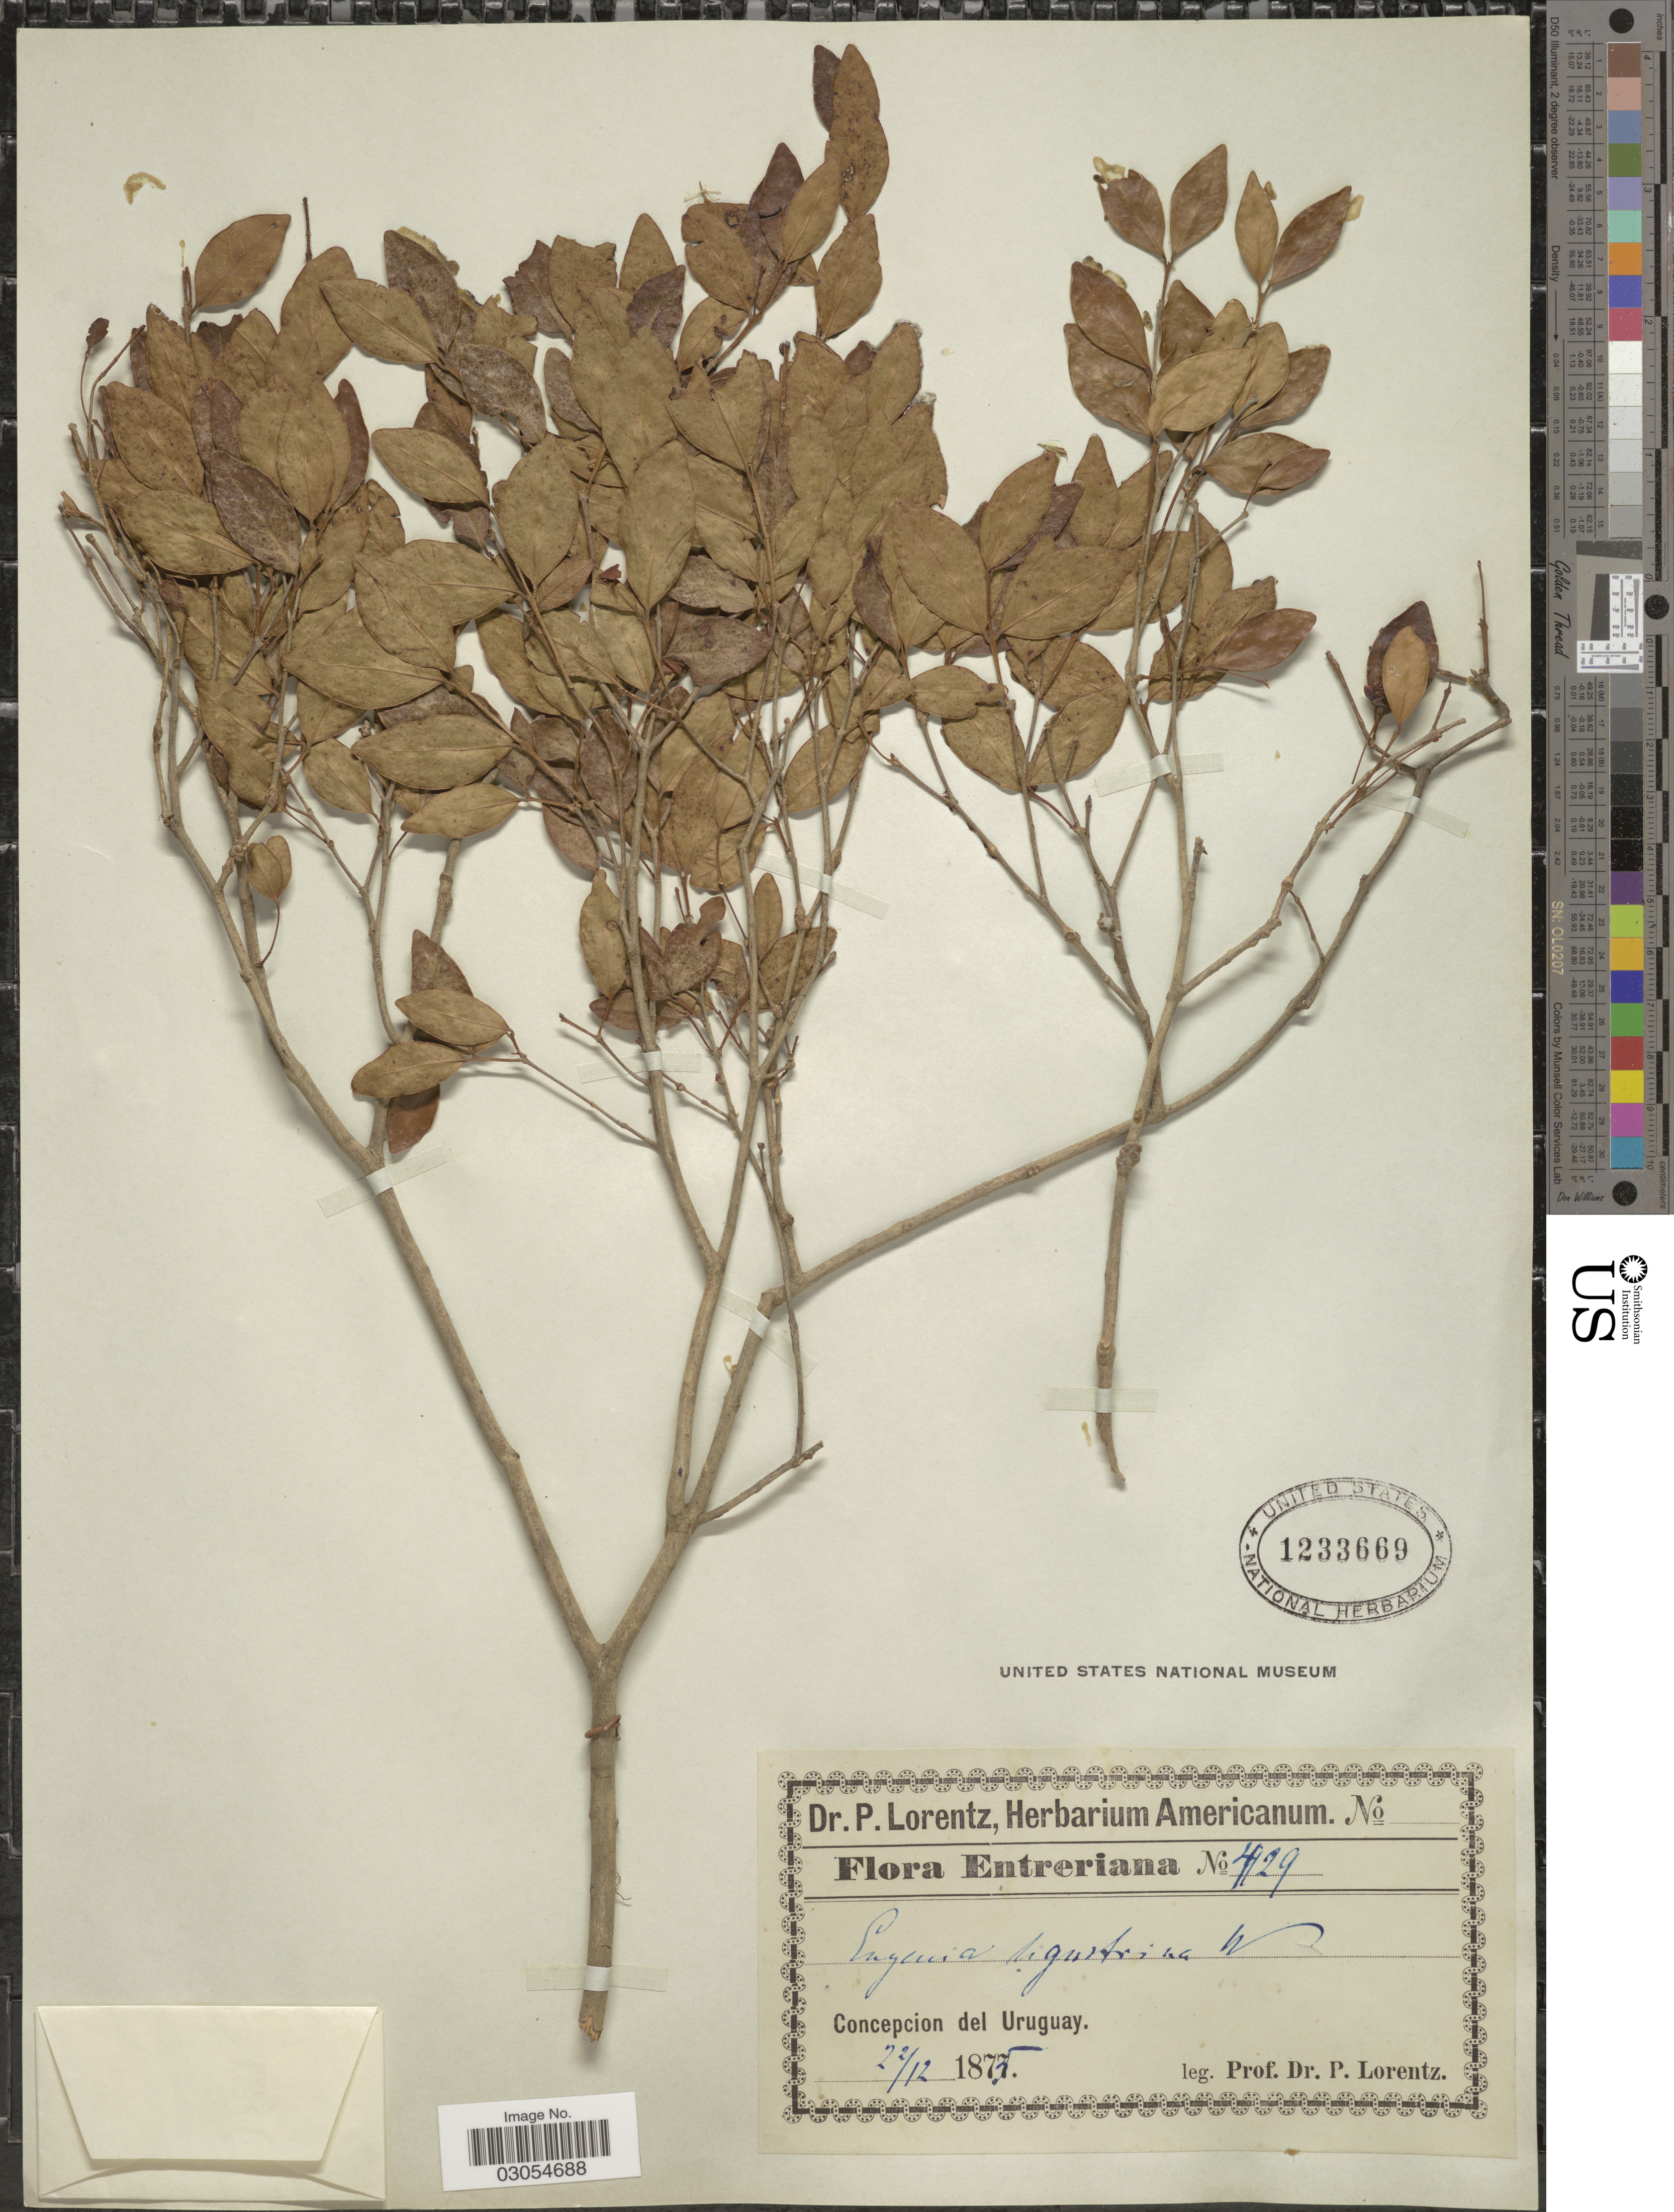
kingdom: Plantae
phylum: Tracheophyta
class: Magnoliopsida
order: Myrtales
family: Myrtaceae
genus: Eugenia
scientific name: Eugenia ligustrina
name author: (Sw.) Willd.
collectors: P. G. Lorentz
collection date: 1875-12-22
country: Uruguay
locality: Concepcion del Uruguay.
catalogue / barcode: US 1233669